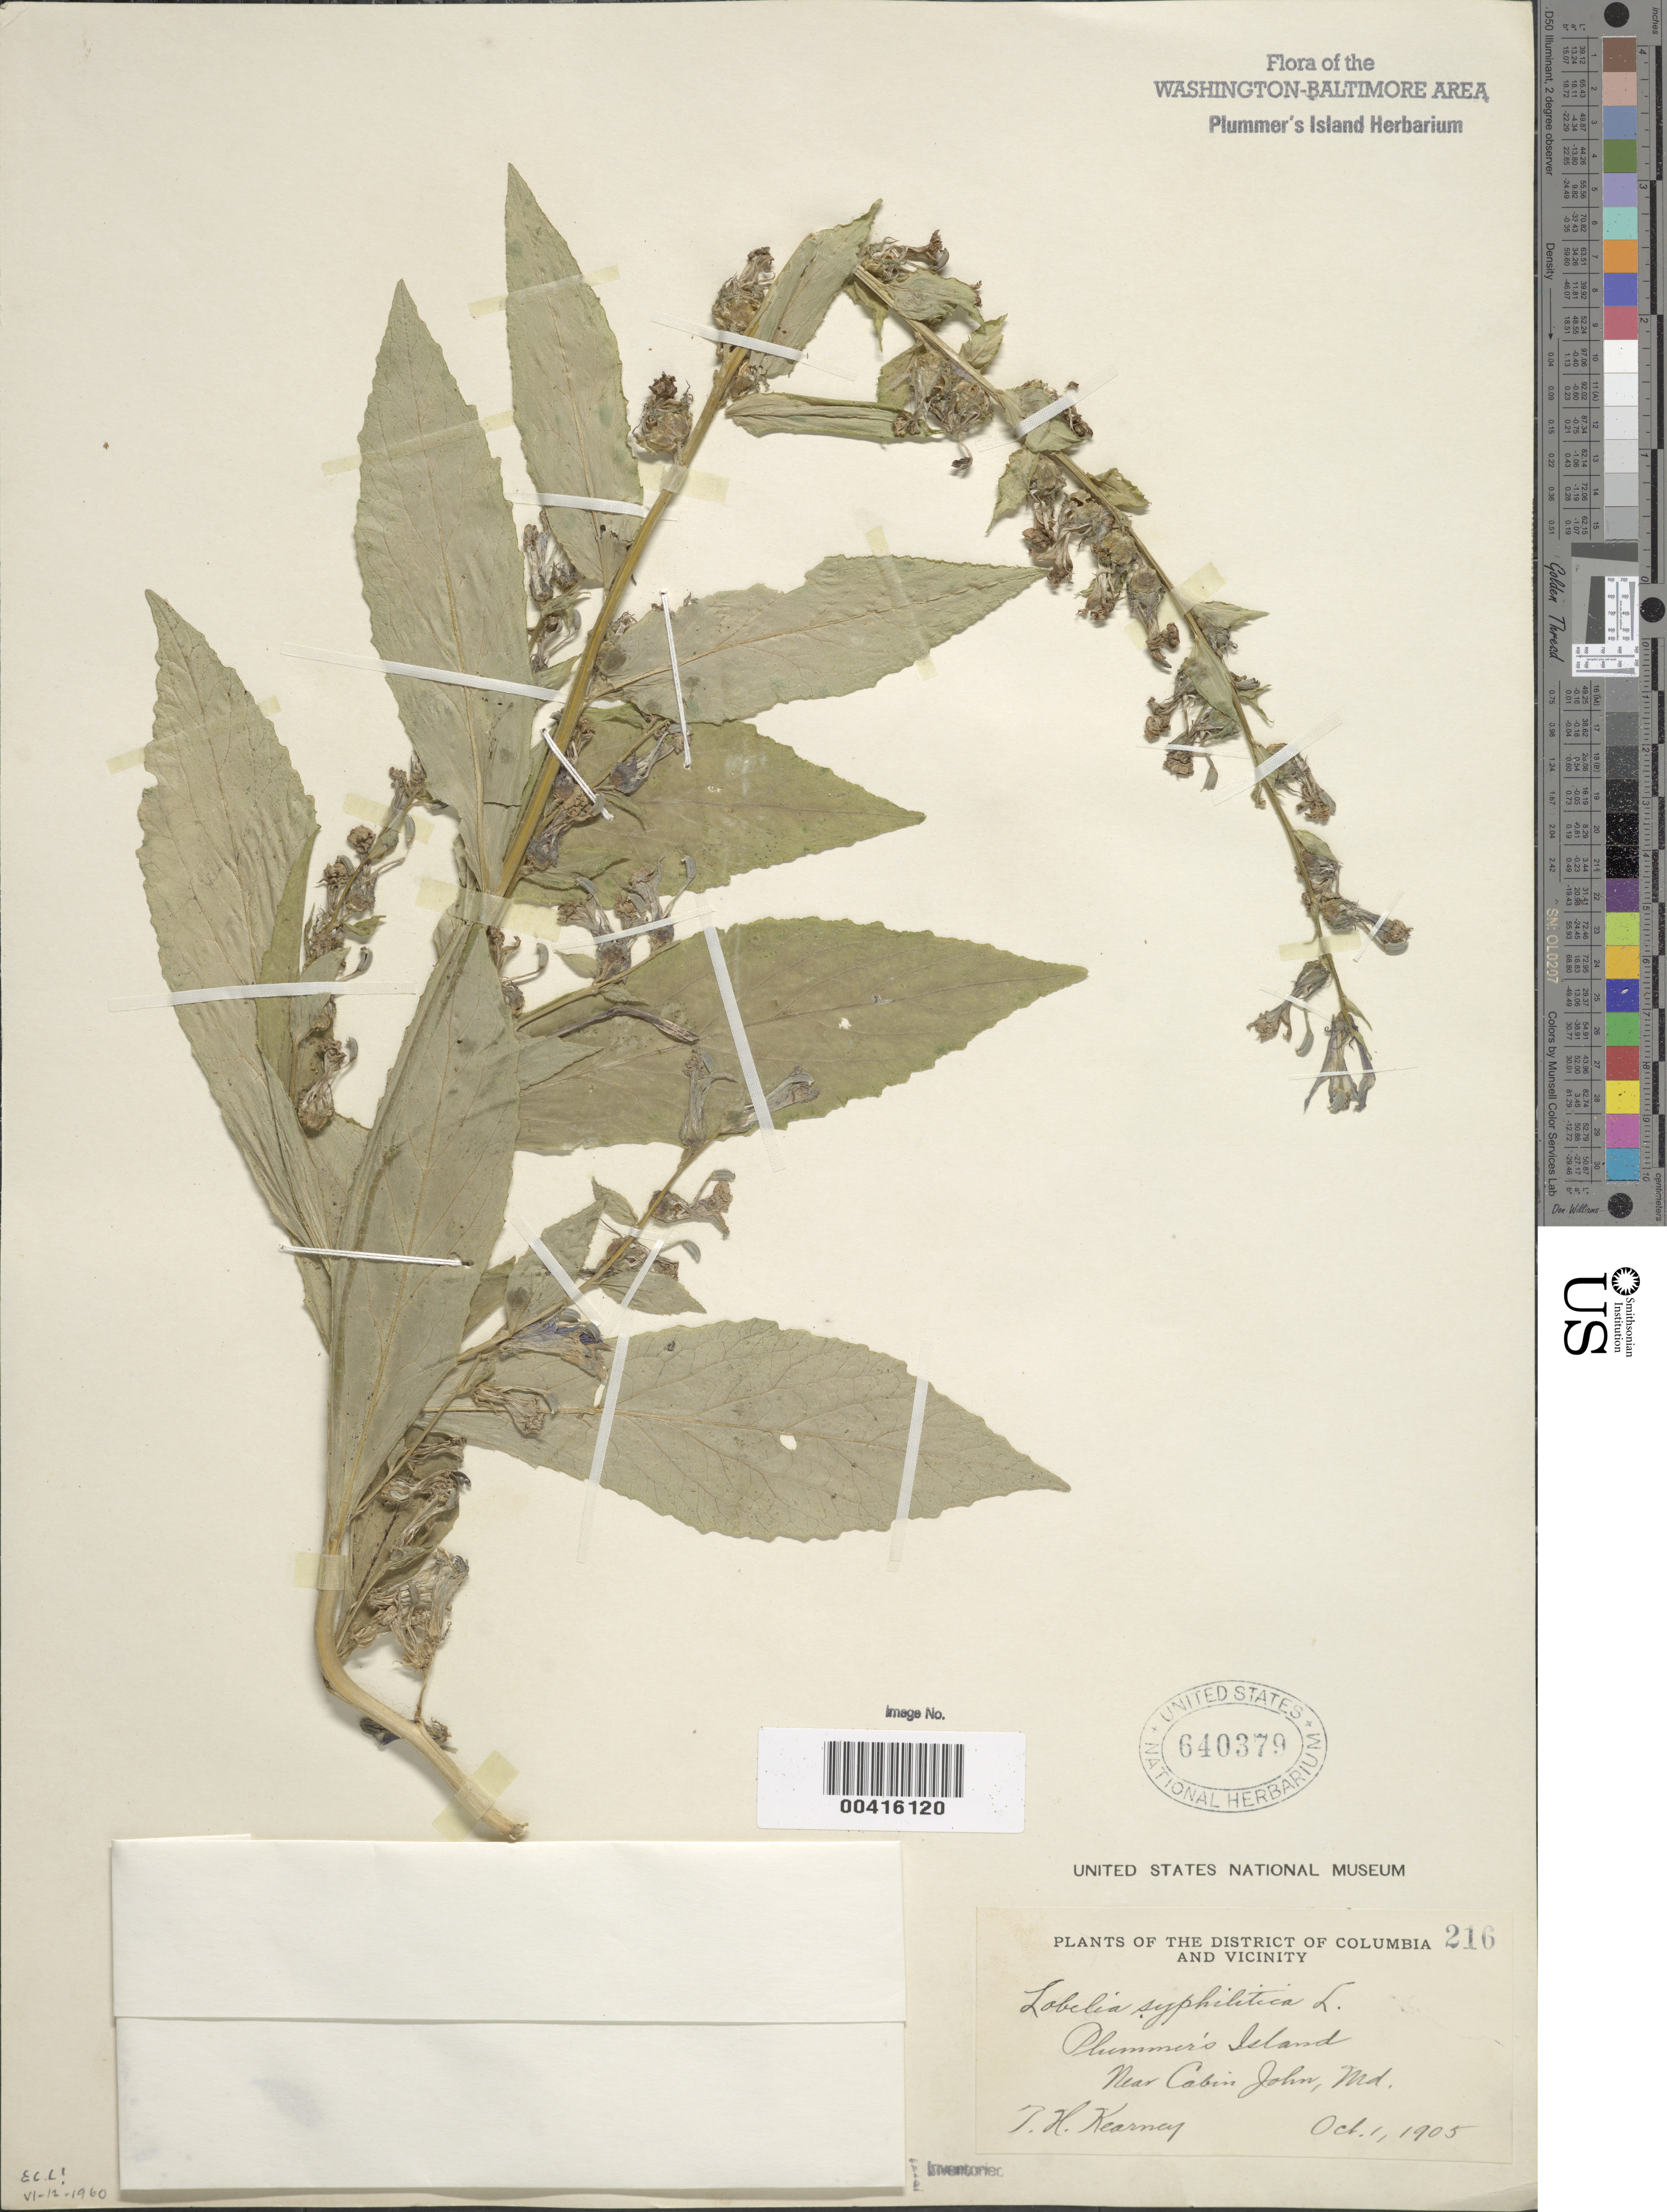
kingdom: Plantae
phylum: Tracheophyta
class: Magnoliopsida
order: Asterales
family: Campanulaceae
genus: Lobelia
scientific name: Lobelia siphilitica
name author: L.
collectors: T. H. Kearney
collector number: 216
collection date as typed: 01 Oct 1905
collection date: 1905-10-01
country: United States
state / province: Maryland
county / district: Montgomery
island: Plummers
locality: Plummer's Island C. & O. Canal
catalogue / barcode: US 640379